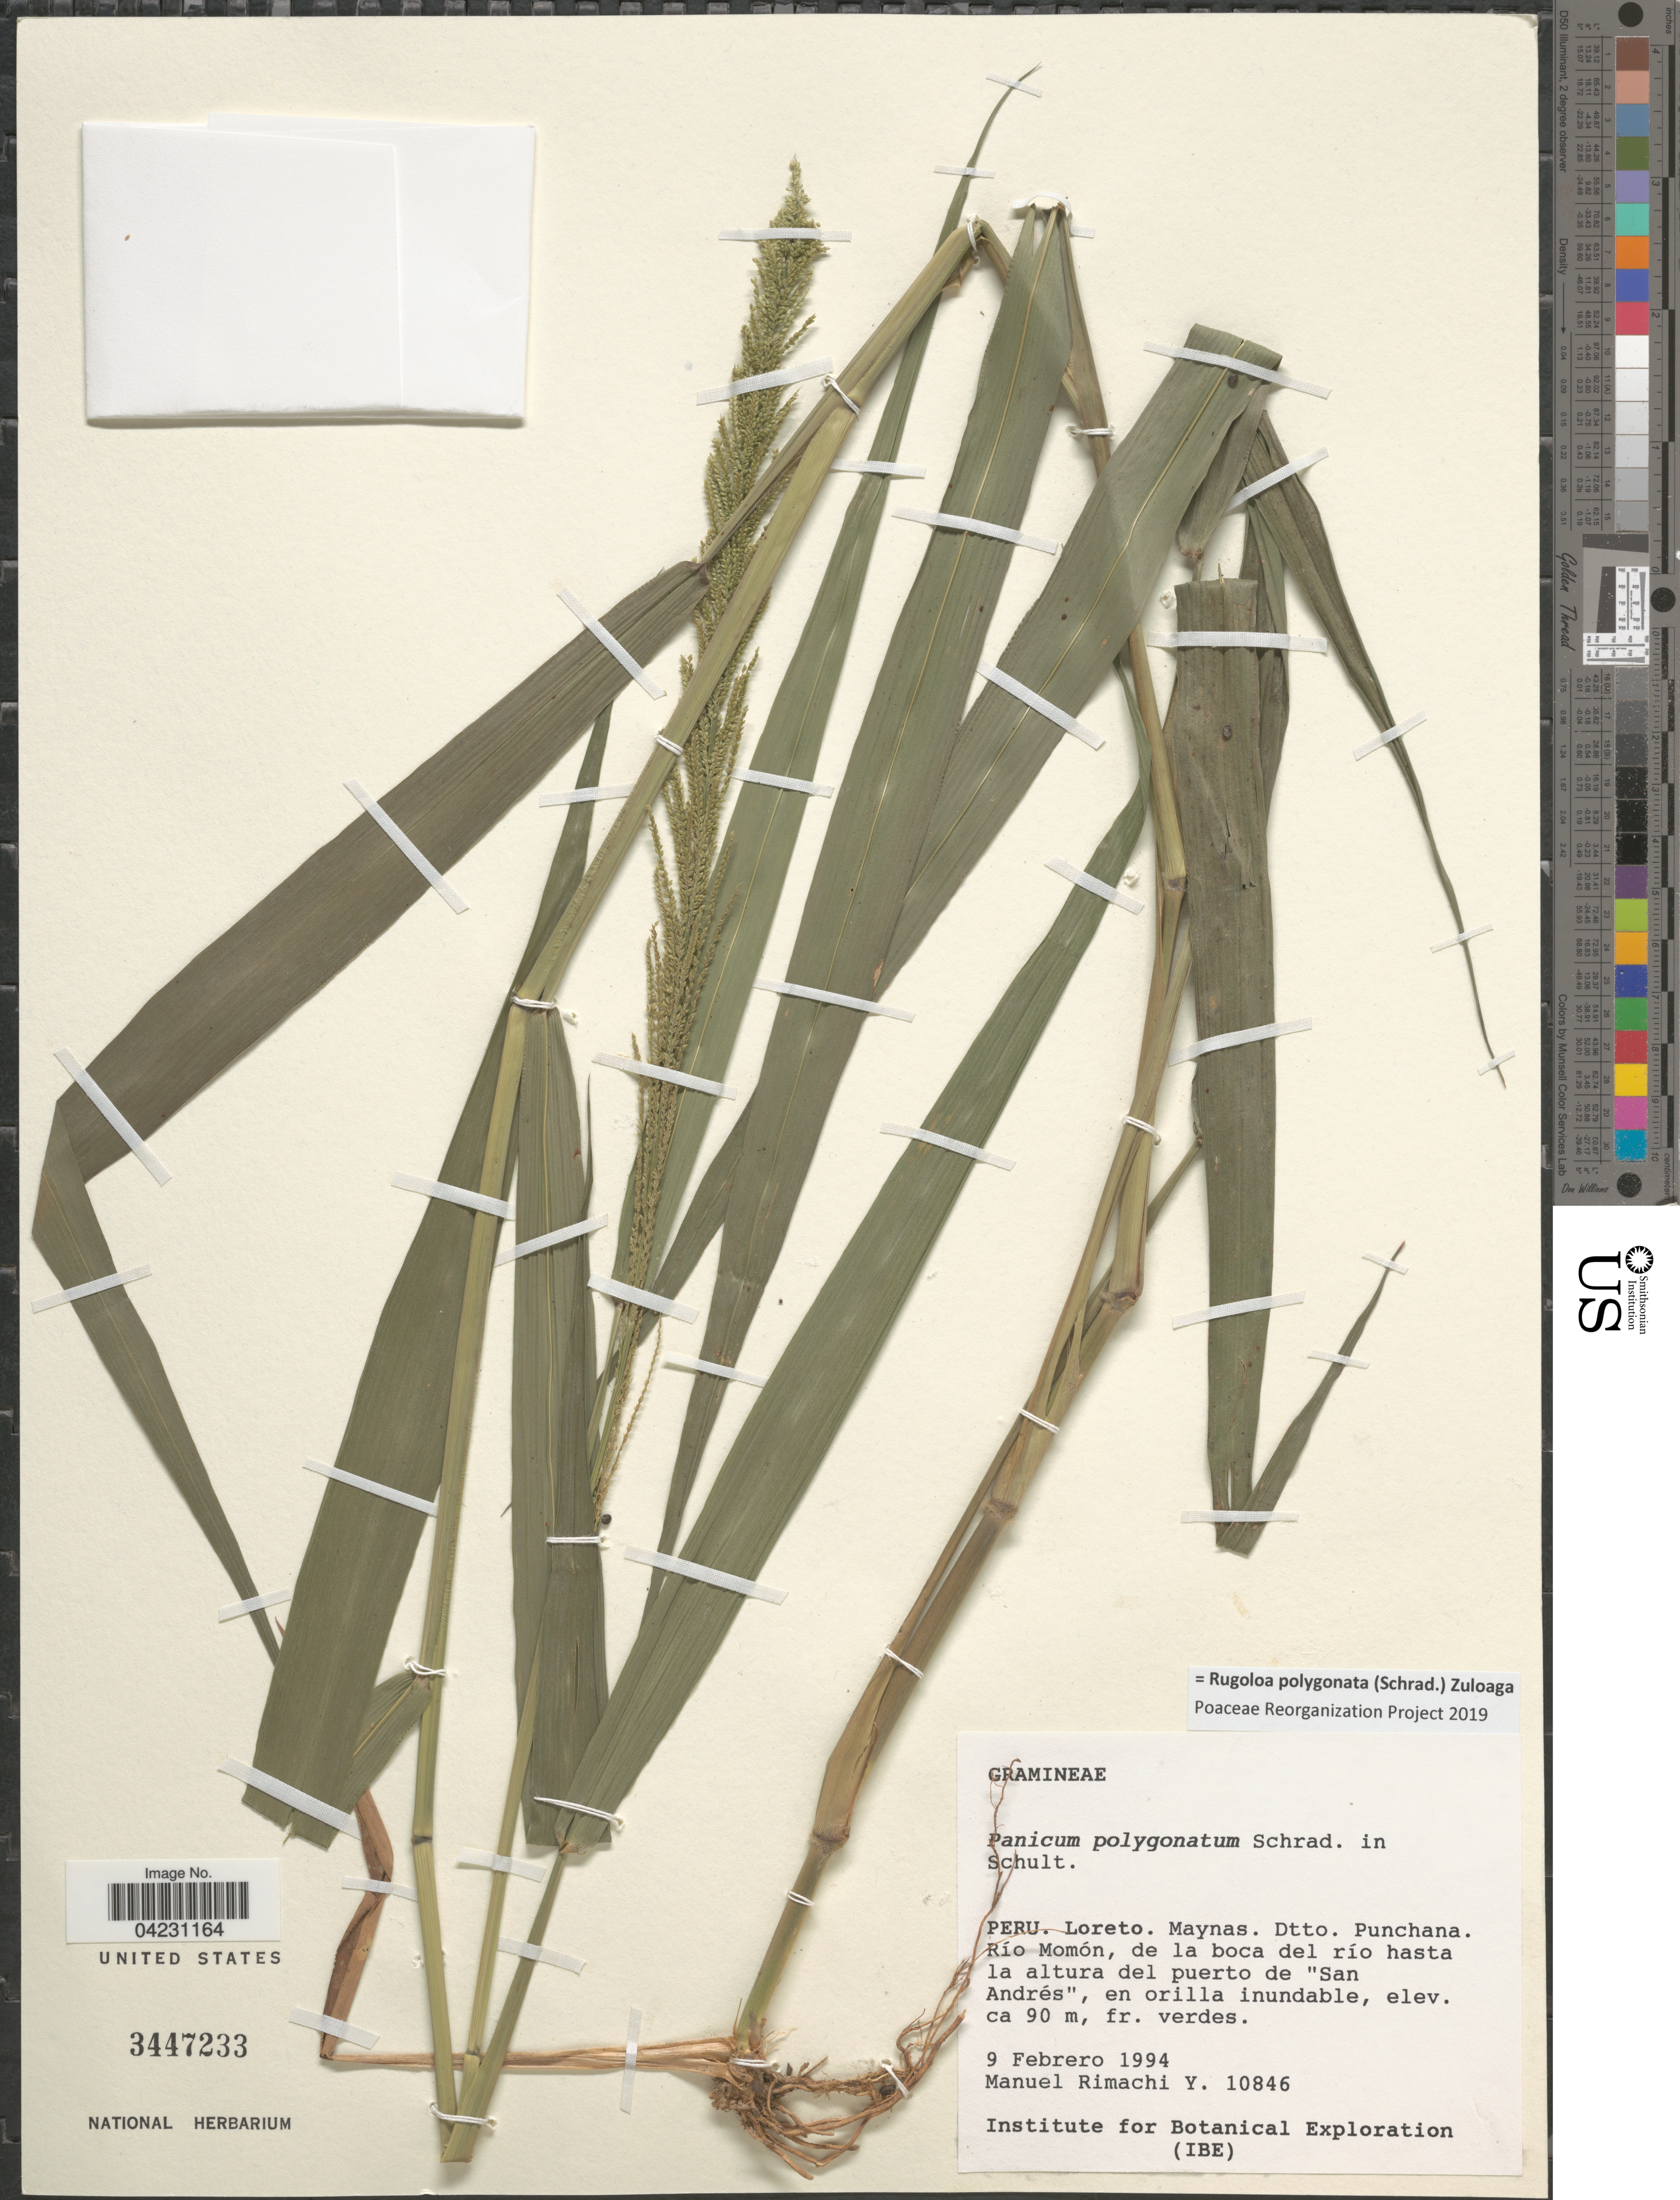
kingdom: Plantae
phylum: Tracheophyta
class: Liliopsida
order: Poales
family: Poaceae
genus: Rugoloa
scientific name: Rugoloa polygonata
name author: (Schrad.) Zuloaga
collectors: M. Rimachi Y.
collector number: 10846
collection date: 1994-02-09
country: Peru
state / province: Loreto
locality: Maynas. Dtto. Punchana. Río Momón, de la boca del río hasta la altura del puerto de "San Andrés", en orilla inundable. Institute for Botanical Exploration (IBE).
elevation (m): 90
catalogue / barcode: US 3447233